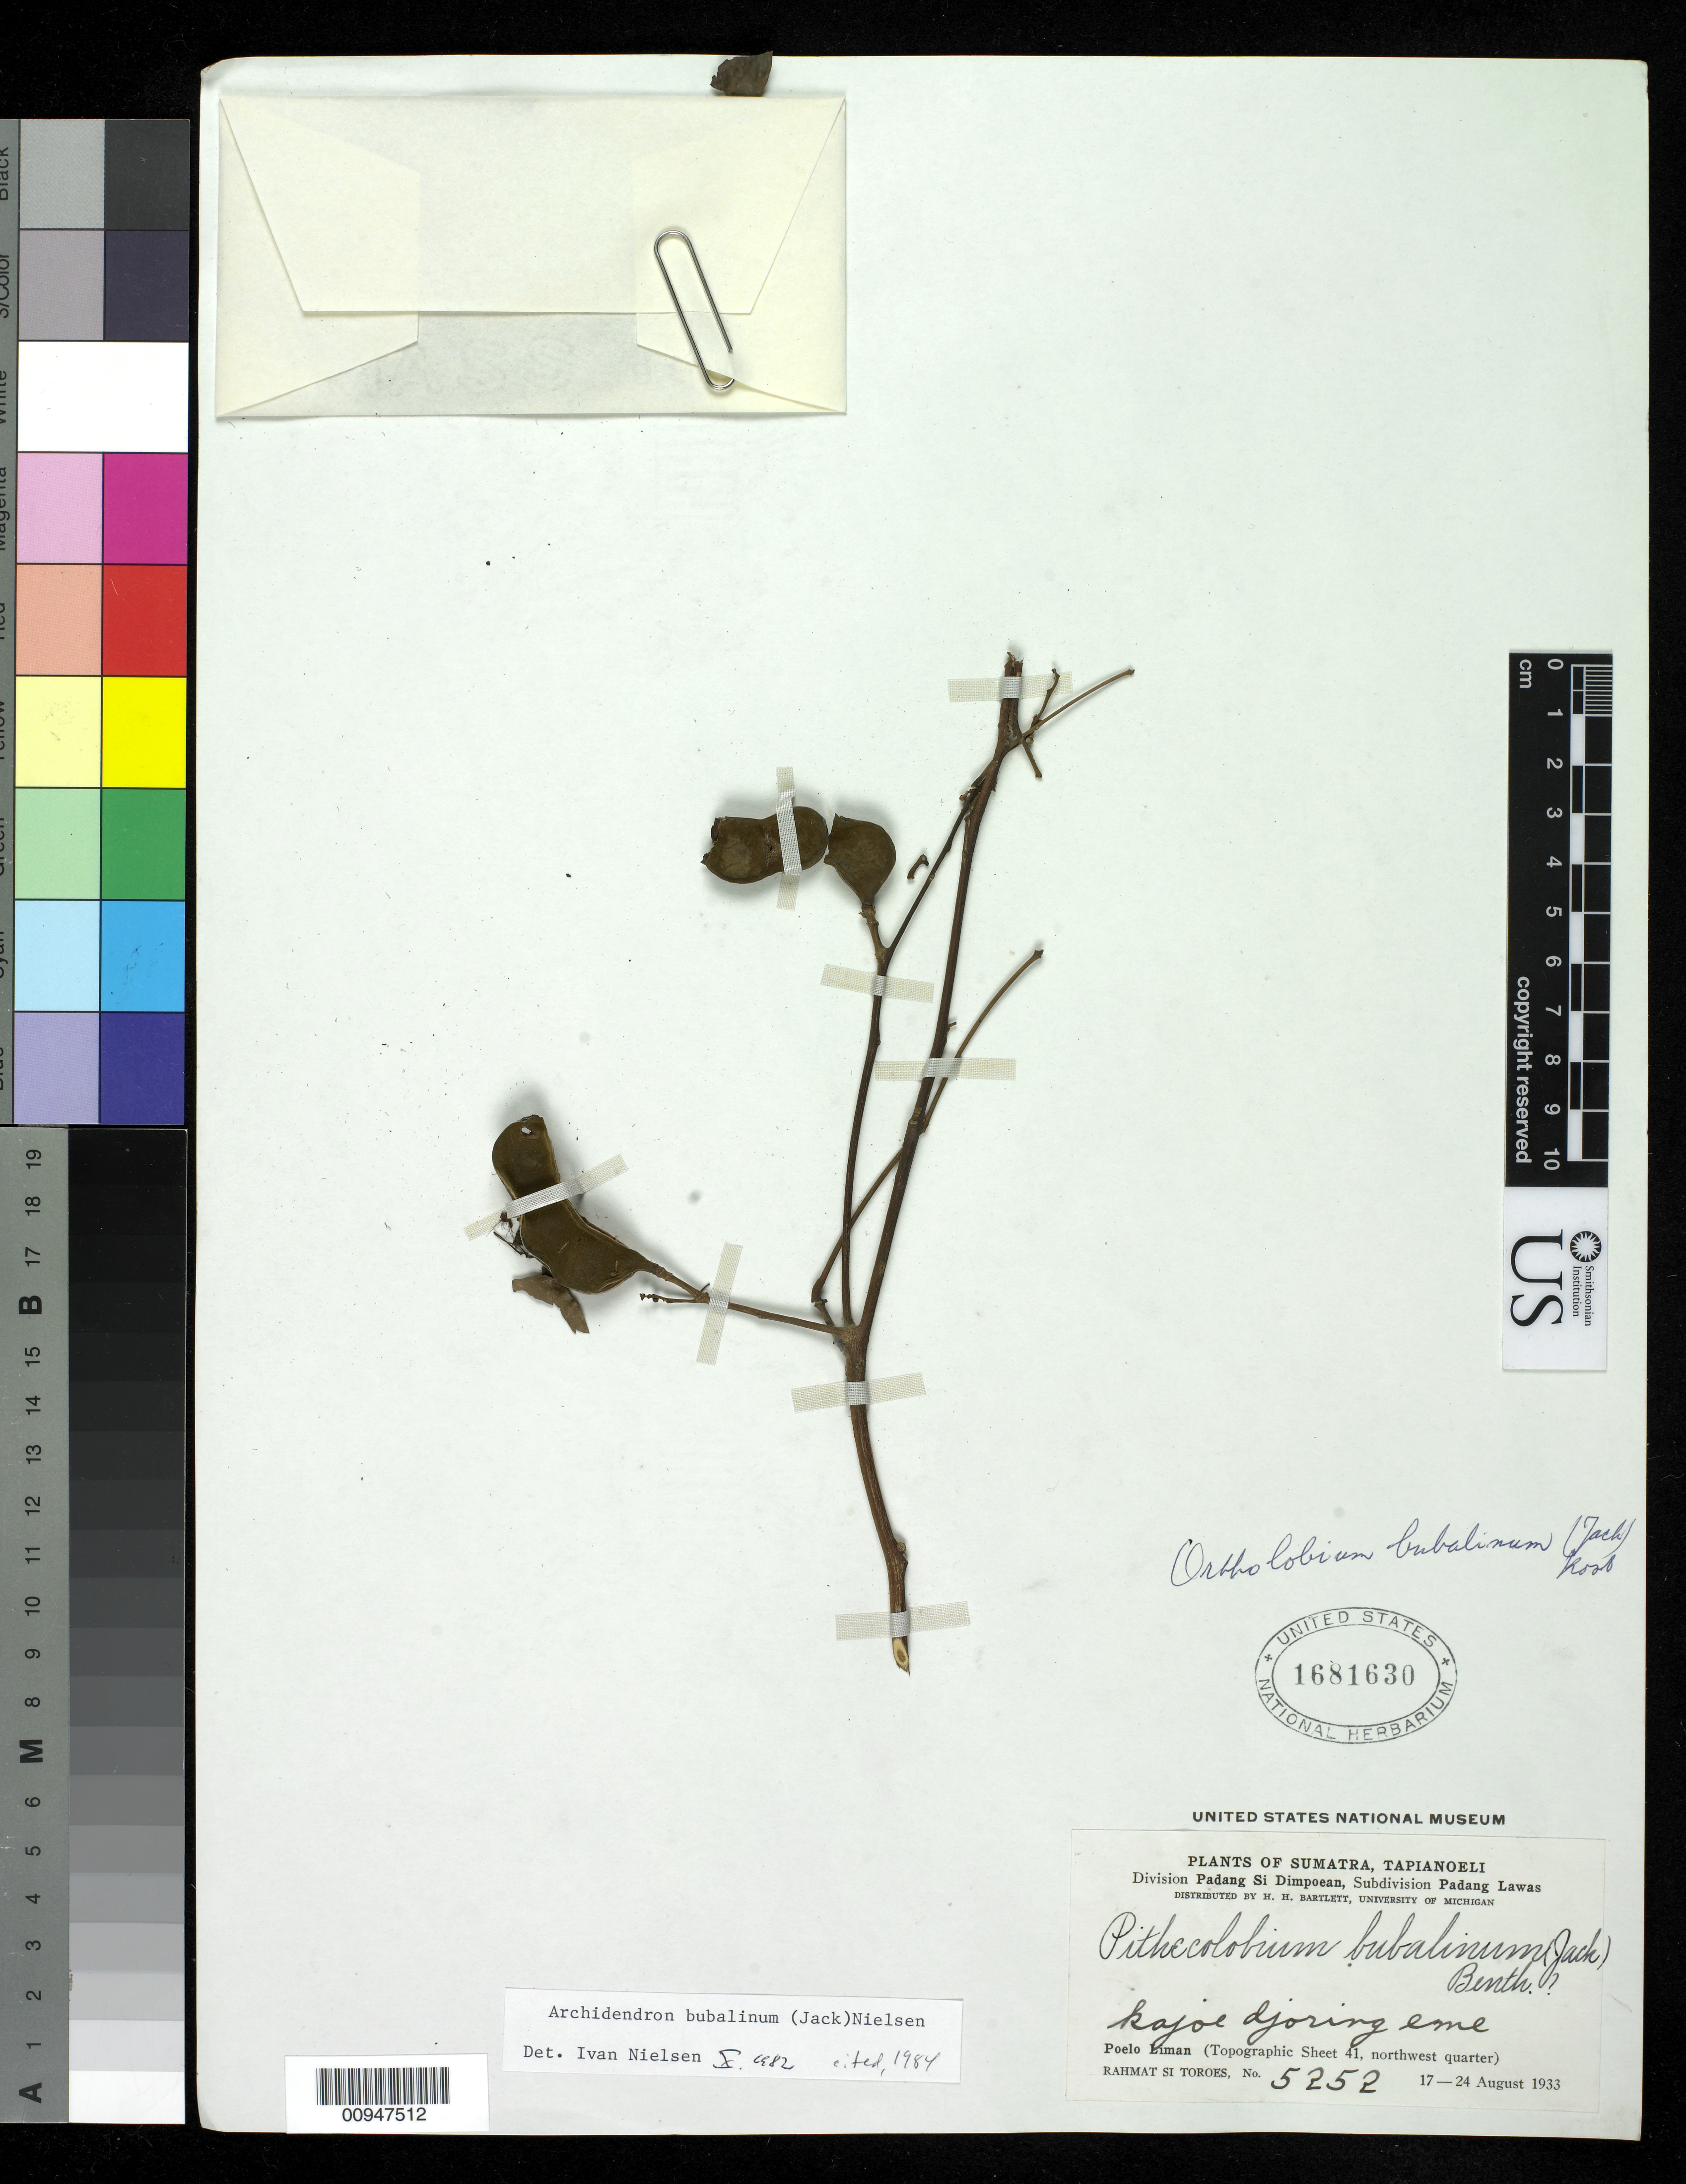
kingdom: Plantae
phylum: Tracheophyta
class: Magnoliopsida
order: Fabales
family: Fabaceae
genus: Archidendron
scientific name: Archidendron bubalinum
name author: (Jack) I.C. Nielsen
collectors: Rahmat Si Boeea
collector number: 5252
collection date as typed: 17 Aug 1933 to 24 Aug 1933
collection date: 1933-08-17/1933-08-24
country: Indonesia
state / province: Sumatra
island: Sumatra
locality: Poelo Liman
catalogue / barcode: US 1681630